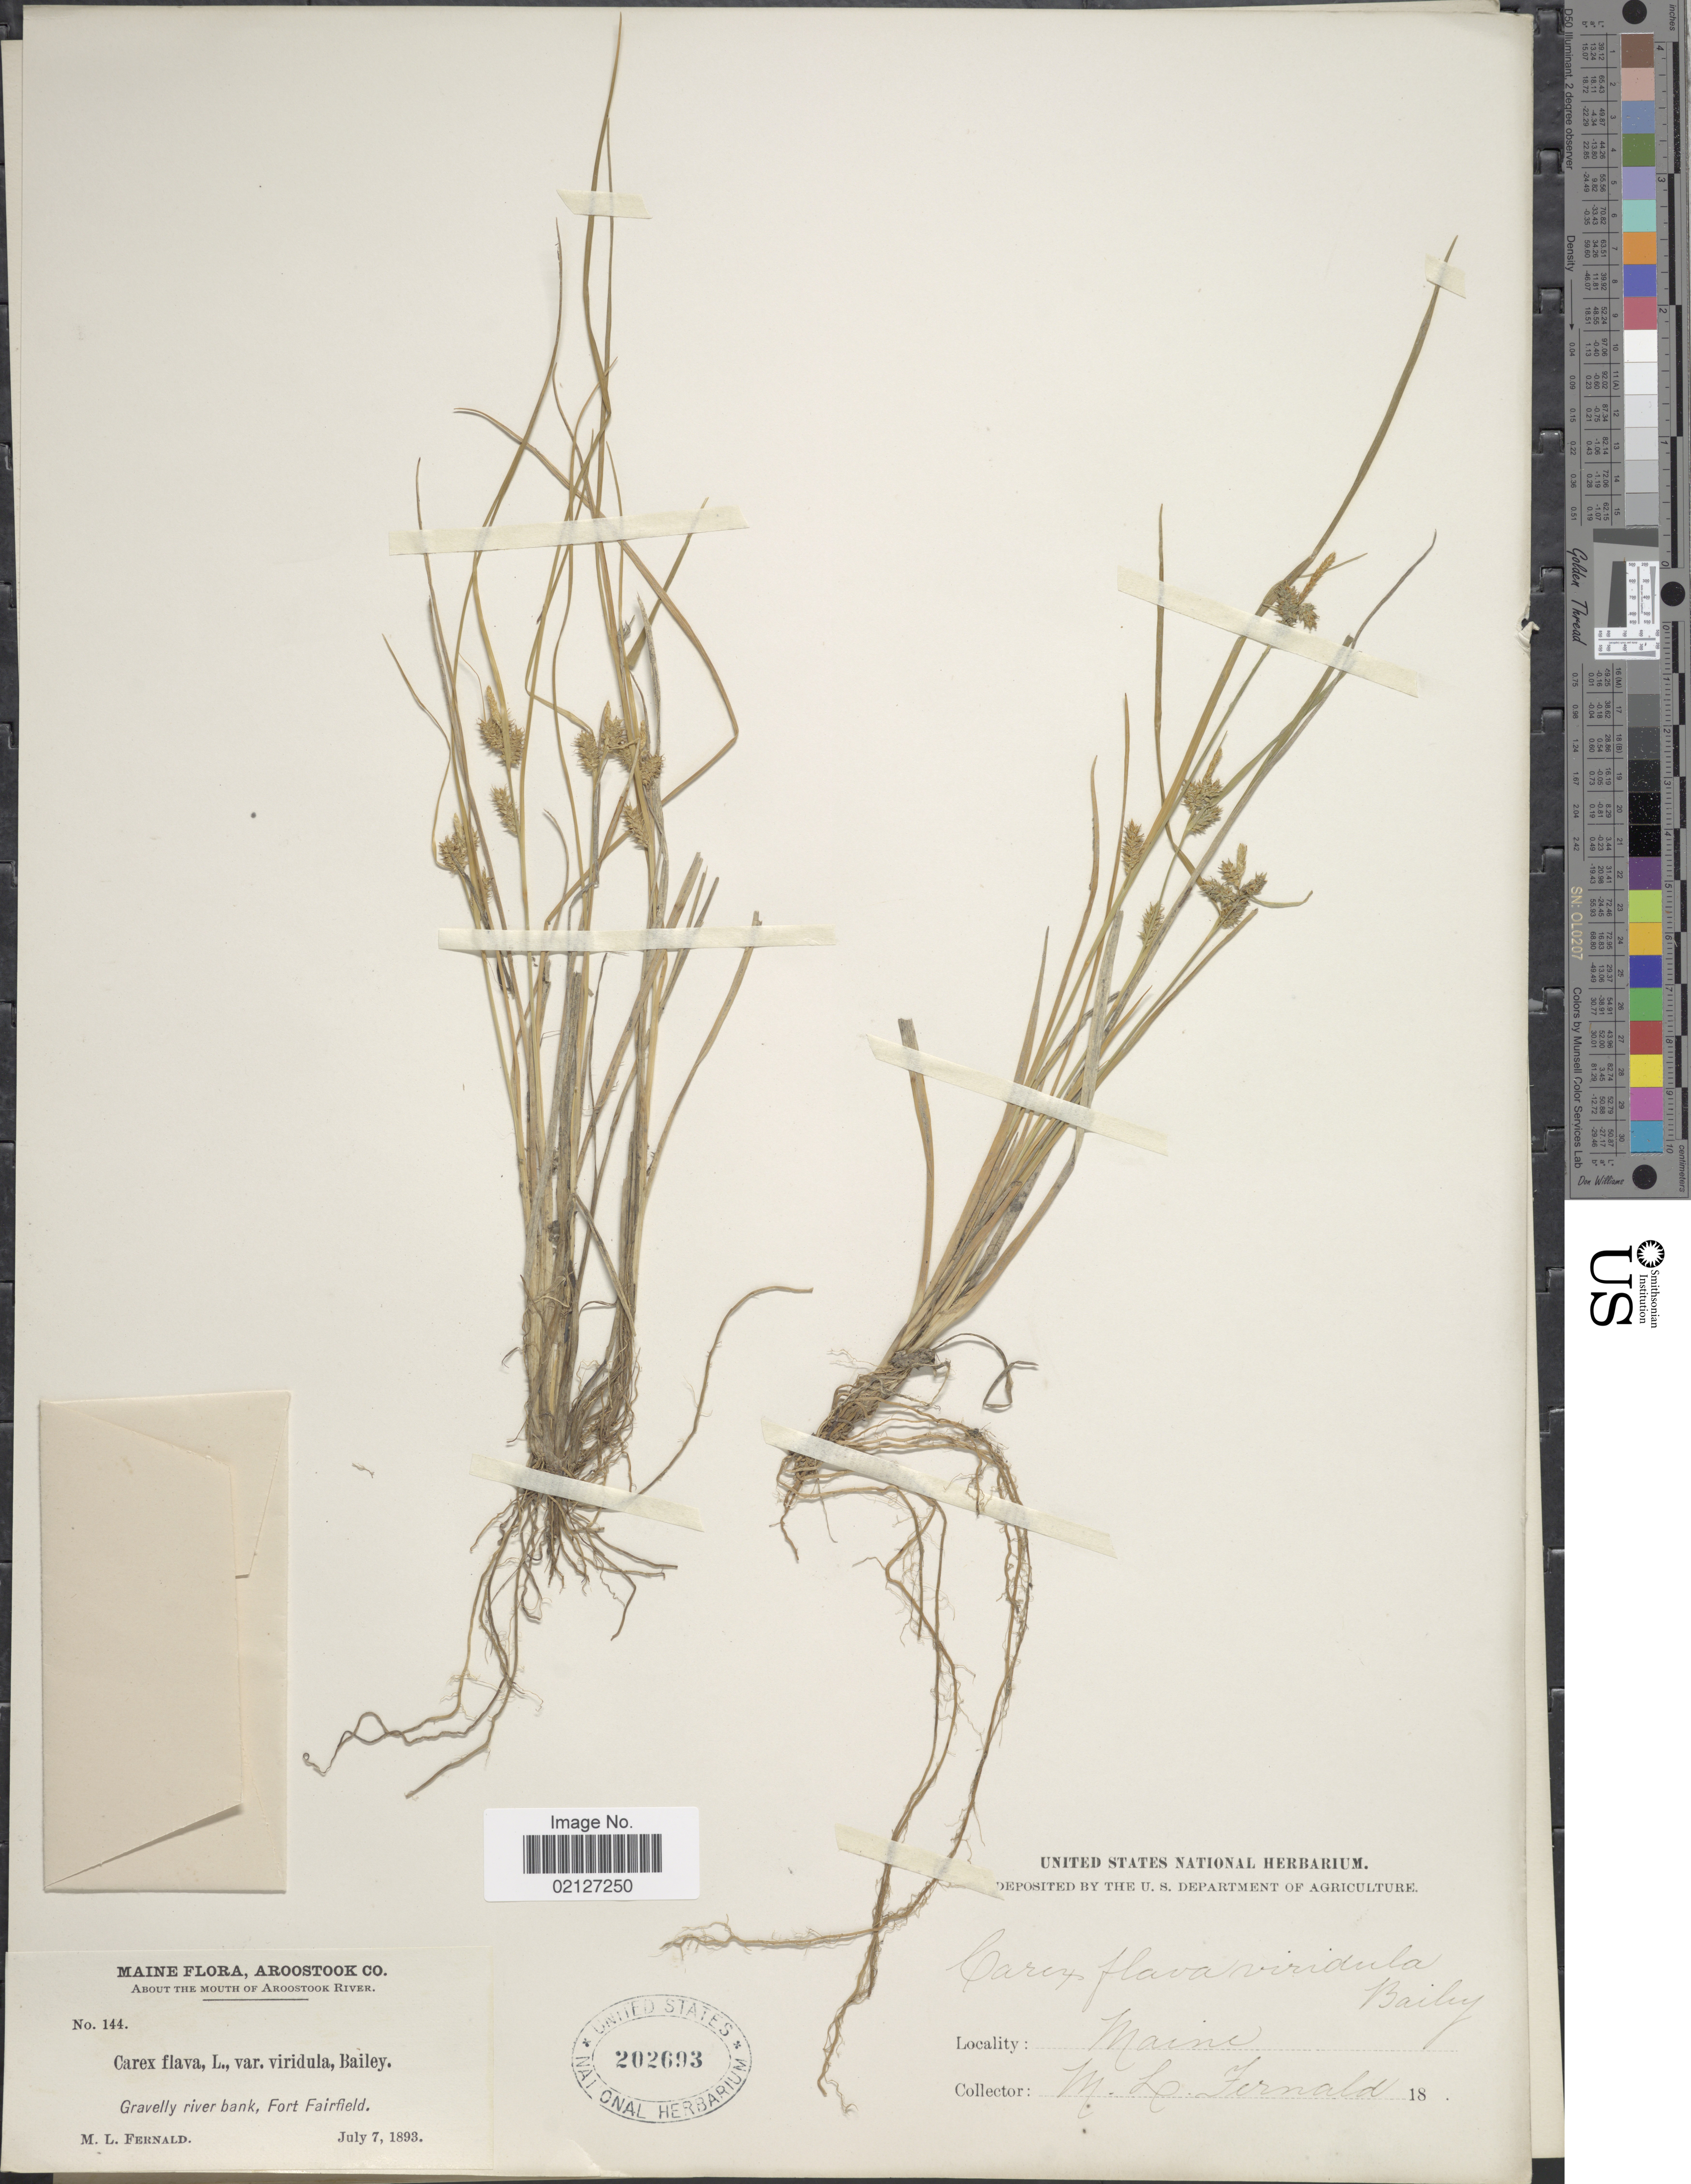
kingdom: Plantae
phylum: Tracheophyta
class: Liliopsida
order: Poales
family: Cyperaceae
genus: Carex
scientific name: Carex oederi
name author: Retz.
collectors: M. L. Fernald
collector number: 144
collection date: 1893-07-07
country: United States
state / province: Maine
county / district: Aroostook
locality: about the mouth of Aroostook River, gravelly river bank, Fort Fairfield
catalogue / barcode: US 202693